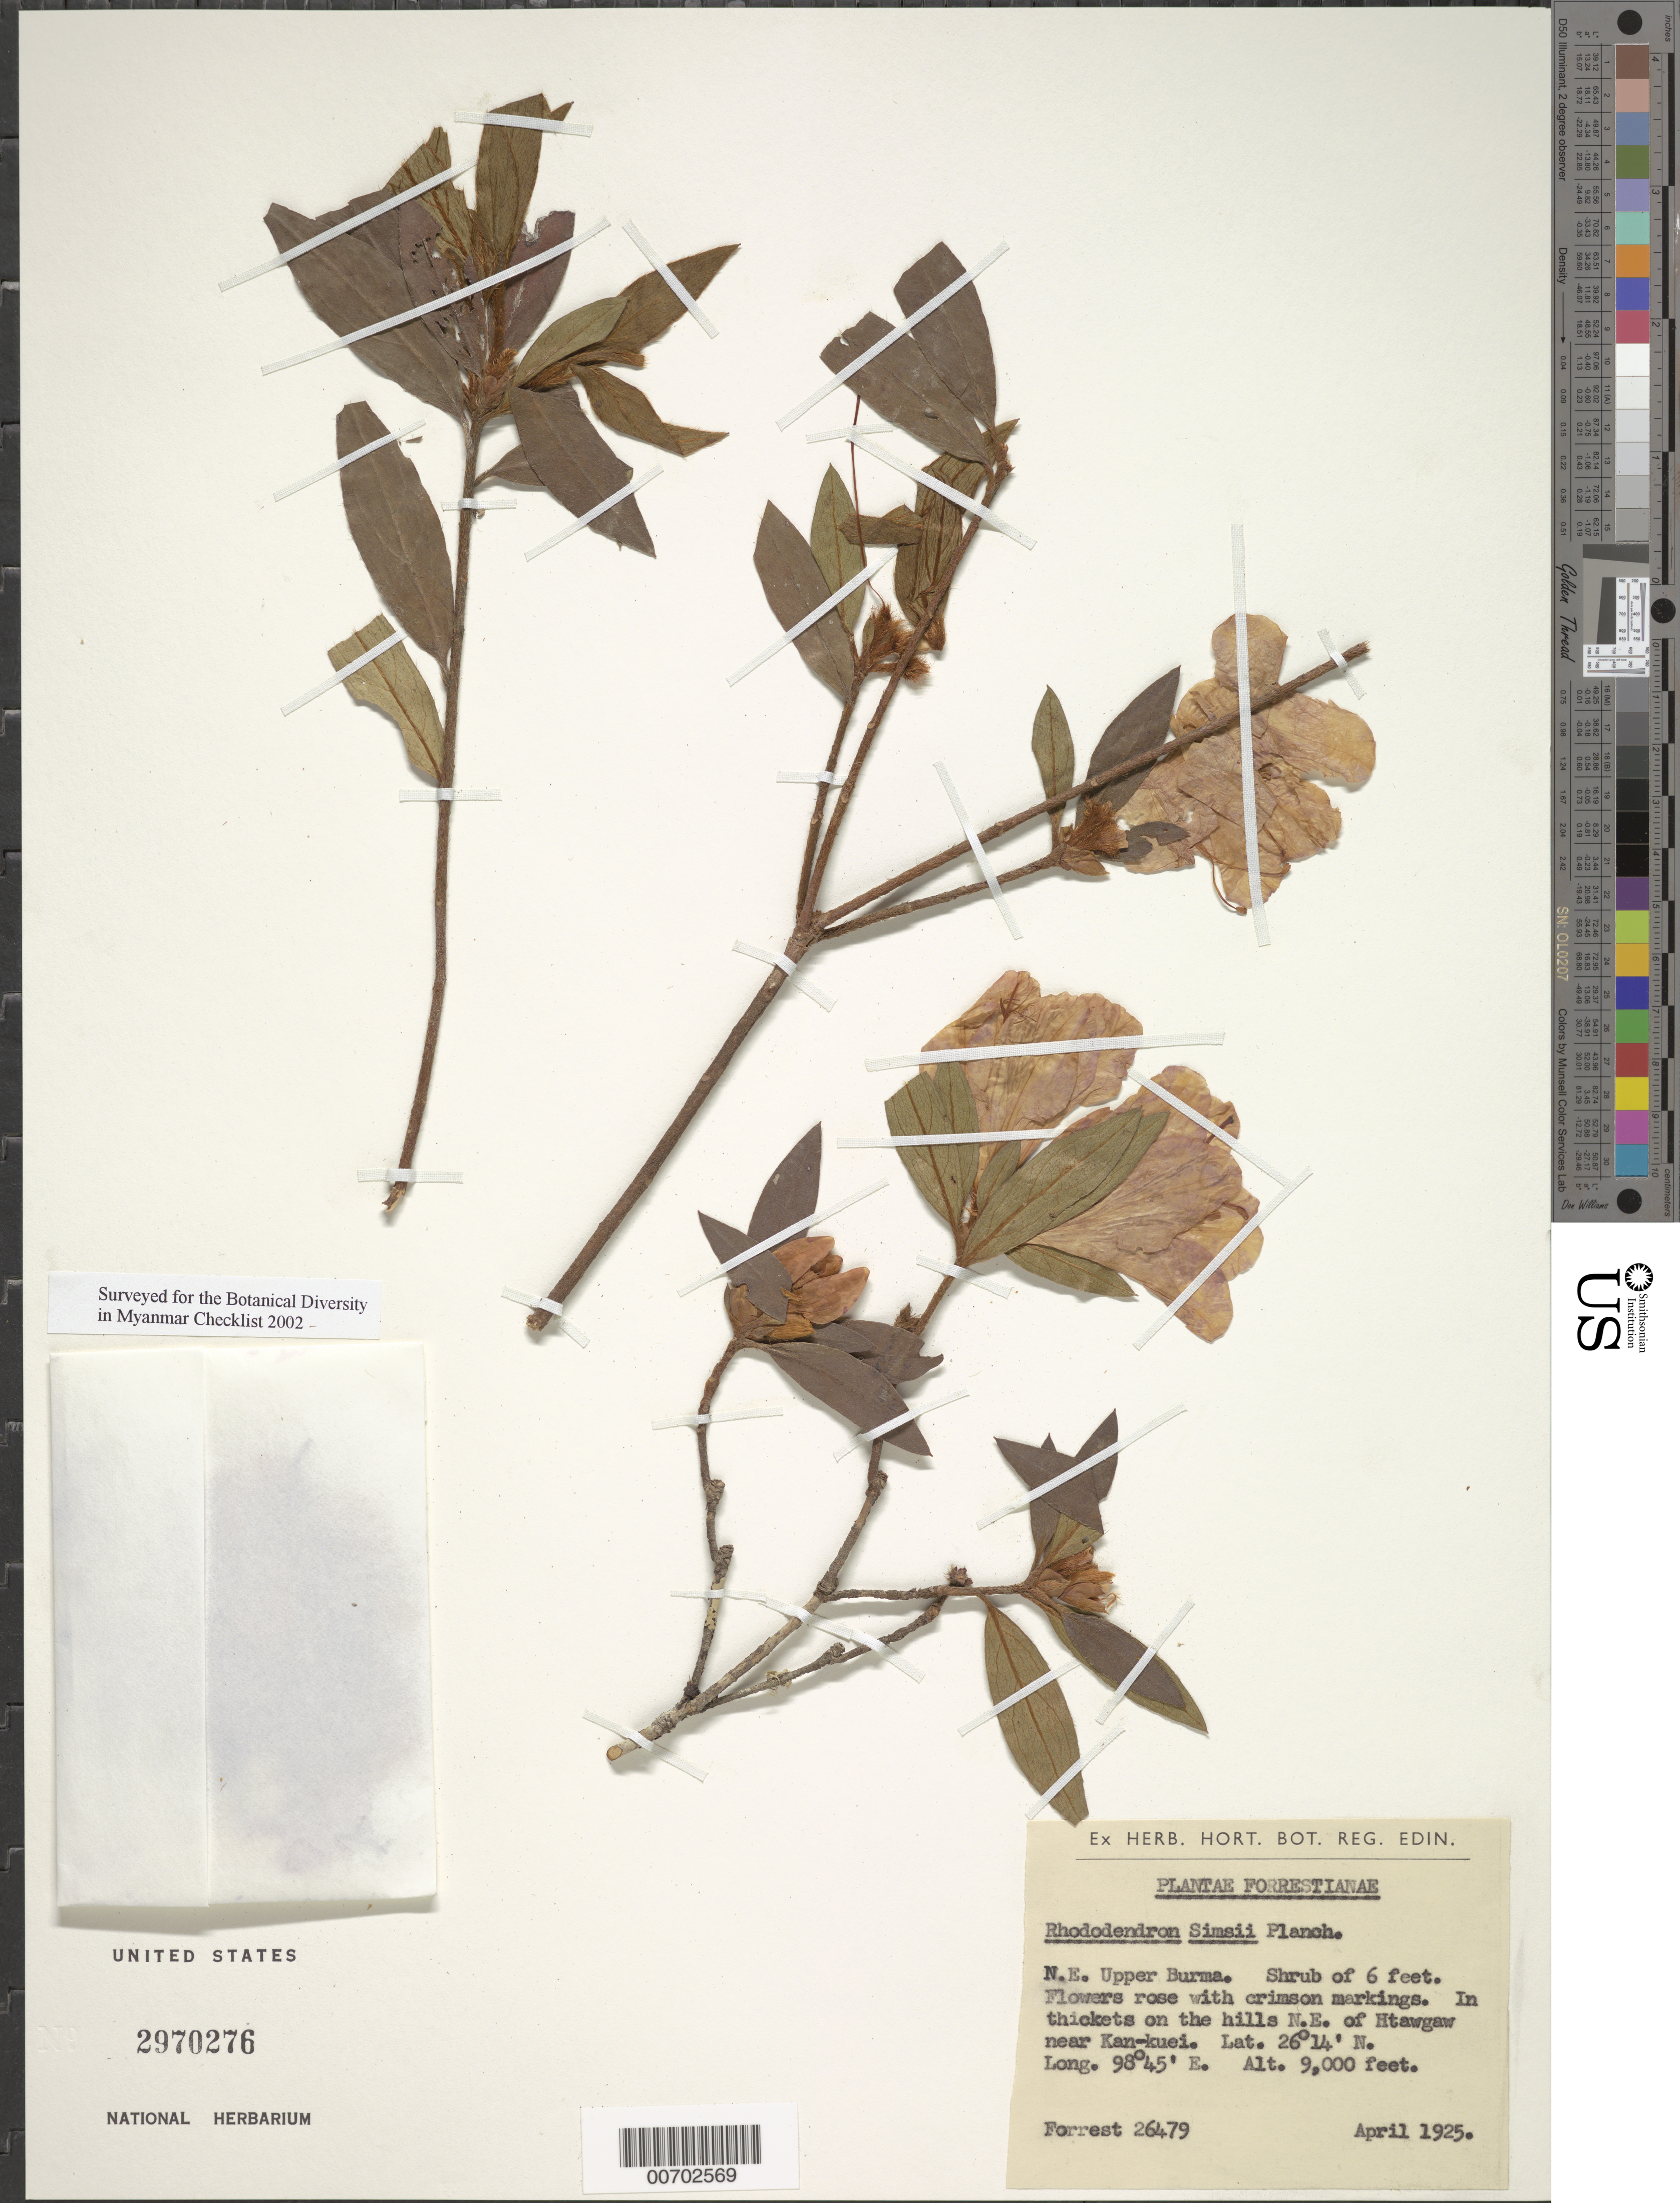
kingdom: Plantae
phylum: Tracheophyta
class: Magnoliopsida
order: Ericales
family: Ericaceae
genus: Rhododendron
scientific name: Rhododendron simsii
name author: Planch.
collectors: G. Forrest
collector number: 26479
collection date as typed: Apr 1925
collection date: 1925-04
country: Myanmar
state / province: Kachin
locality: Htawgaw, NE of, Kan-kuei, near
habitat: In thickets on hills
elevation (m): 2743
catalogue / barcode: US 2970276